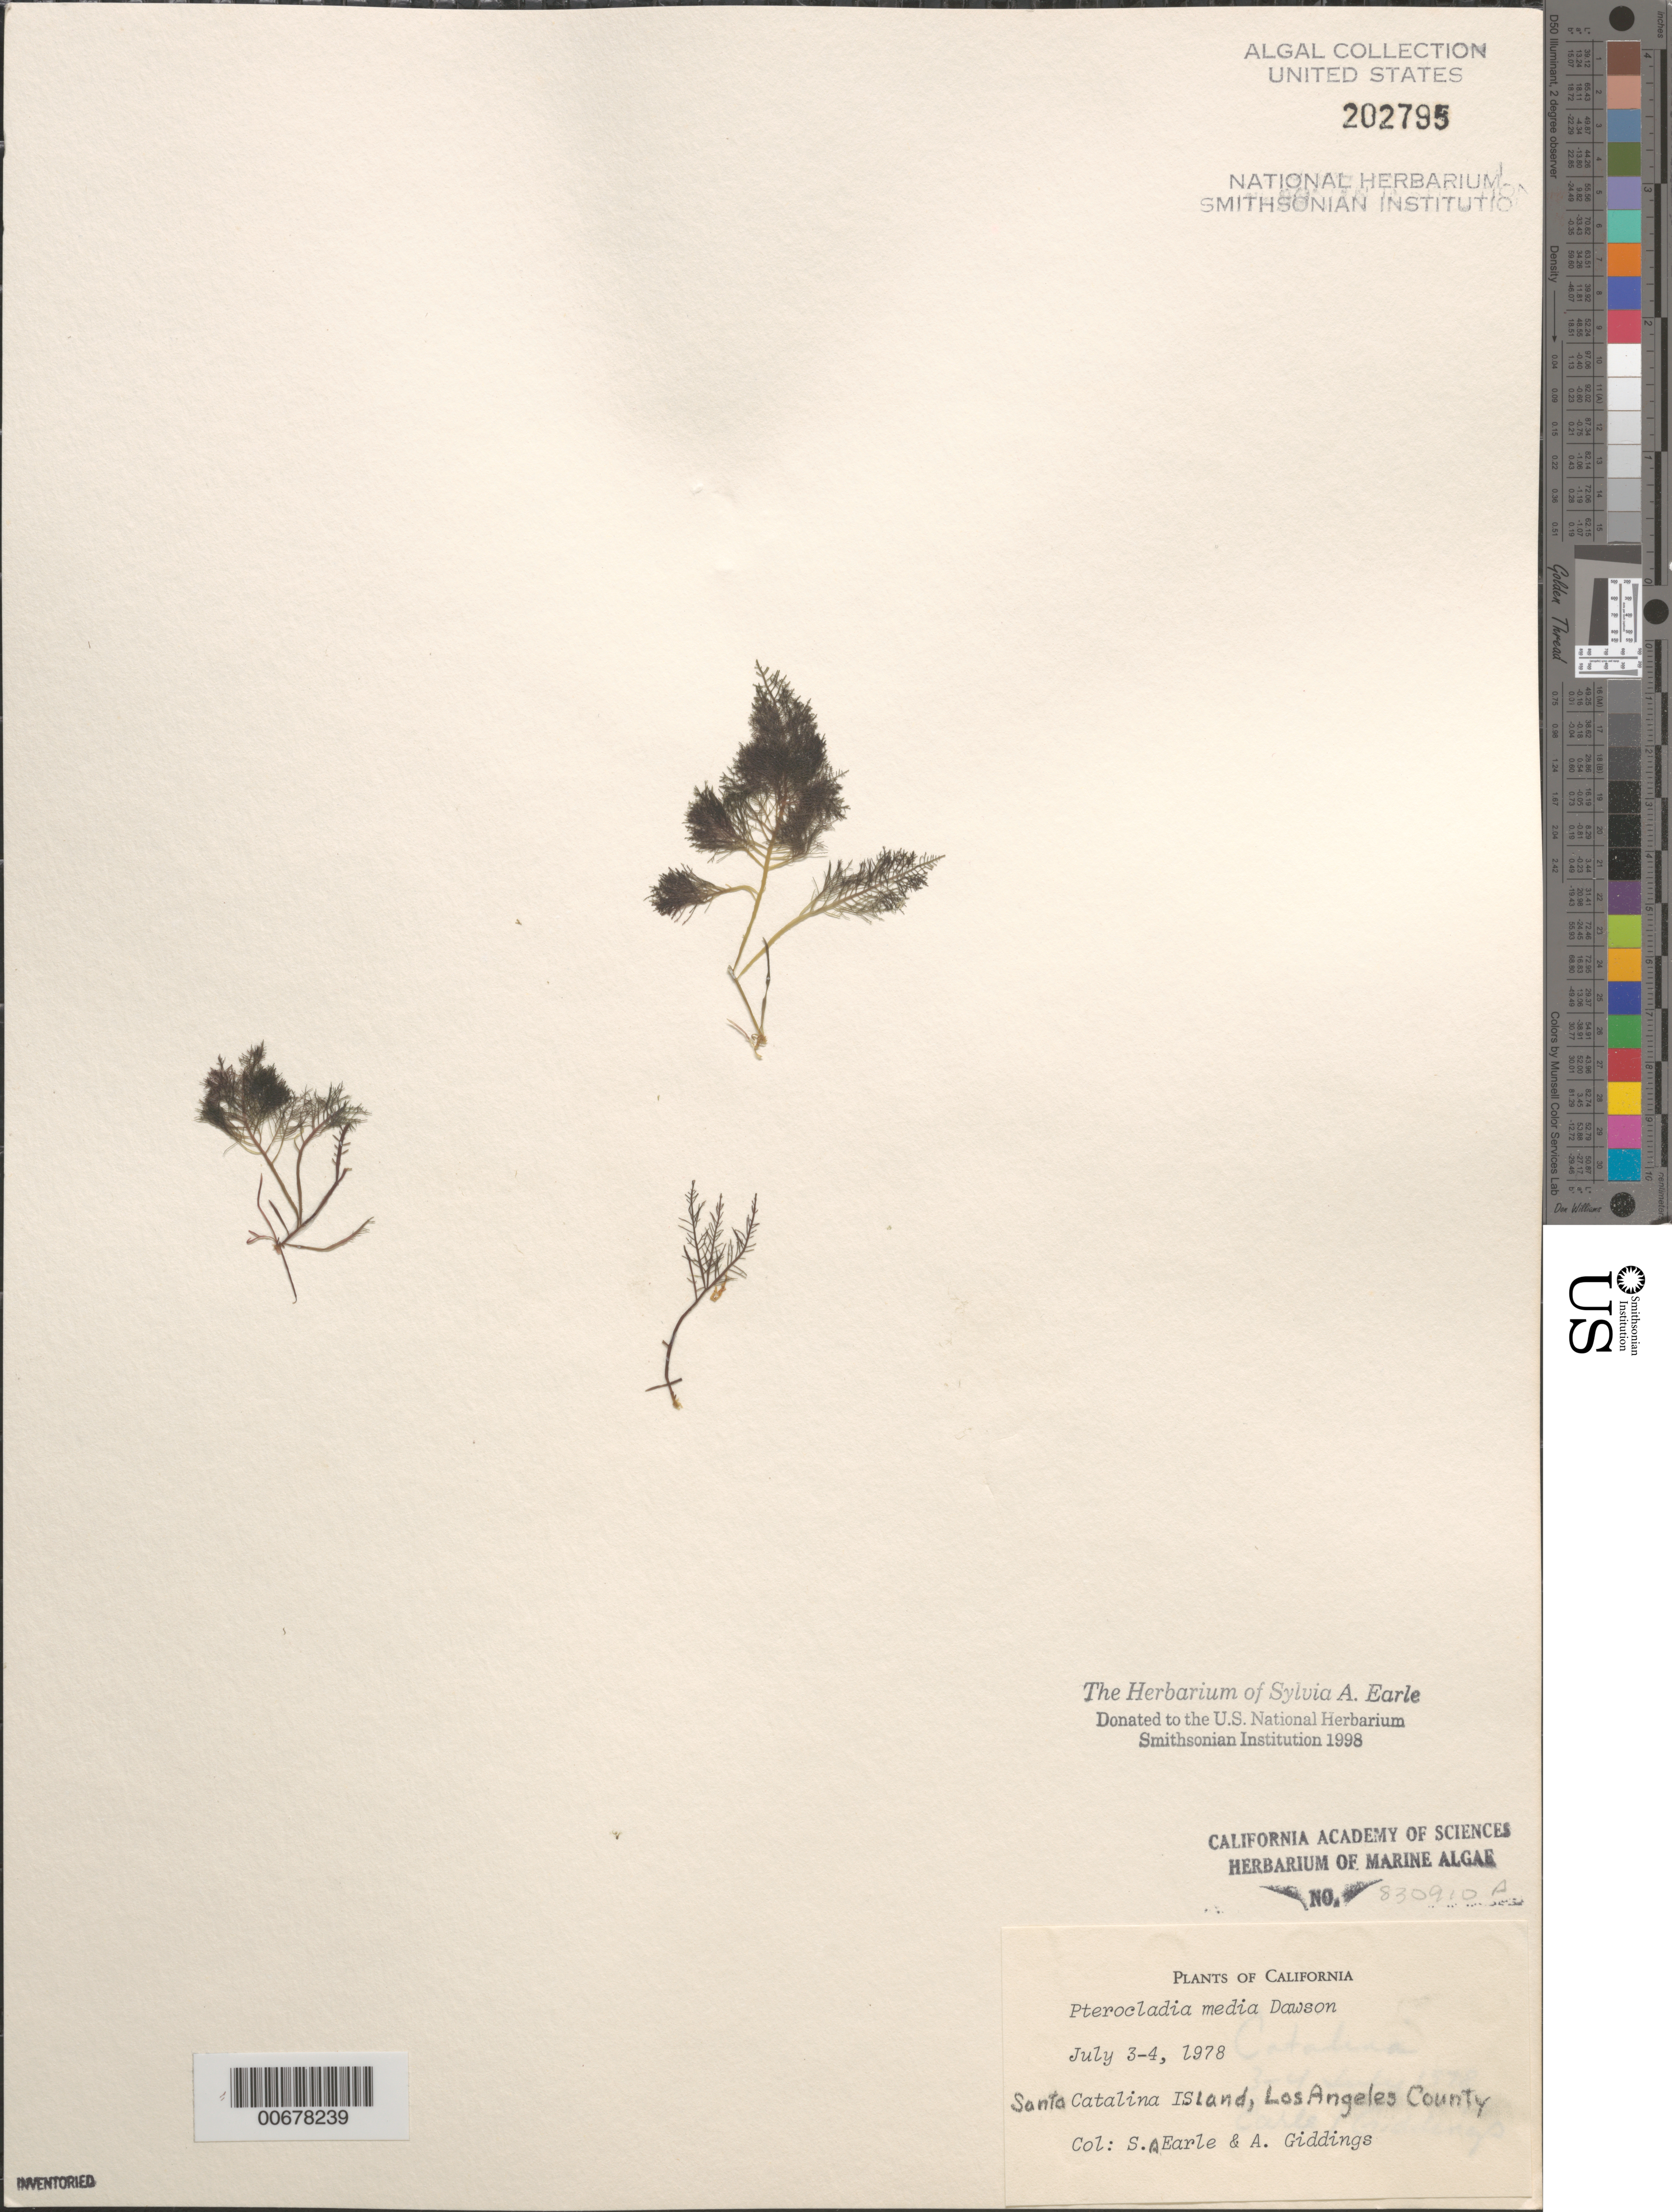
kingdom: Plantae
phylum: Rhodophyta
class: Florideophyceae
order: Gelidiales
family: Pterocladiaceae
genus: Pterocladiella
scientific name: Pterocladiella media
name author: (E.Y. Dawson) G.H. Boo & K.A. Miller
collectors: S. A. Earle & A. Giddings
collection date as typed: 03 Jul 1978 to 04 Jul 1978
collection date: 1978-07-03/1978-07-04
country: United States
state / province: California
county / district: Los Angeles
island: Santa Catalina Island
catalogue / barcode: US 202795